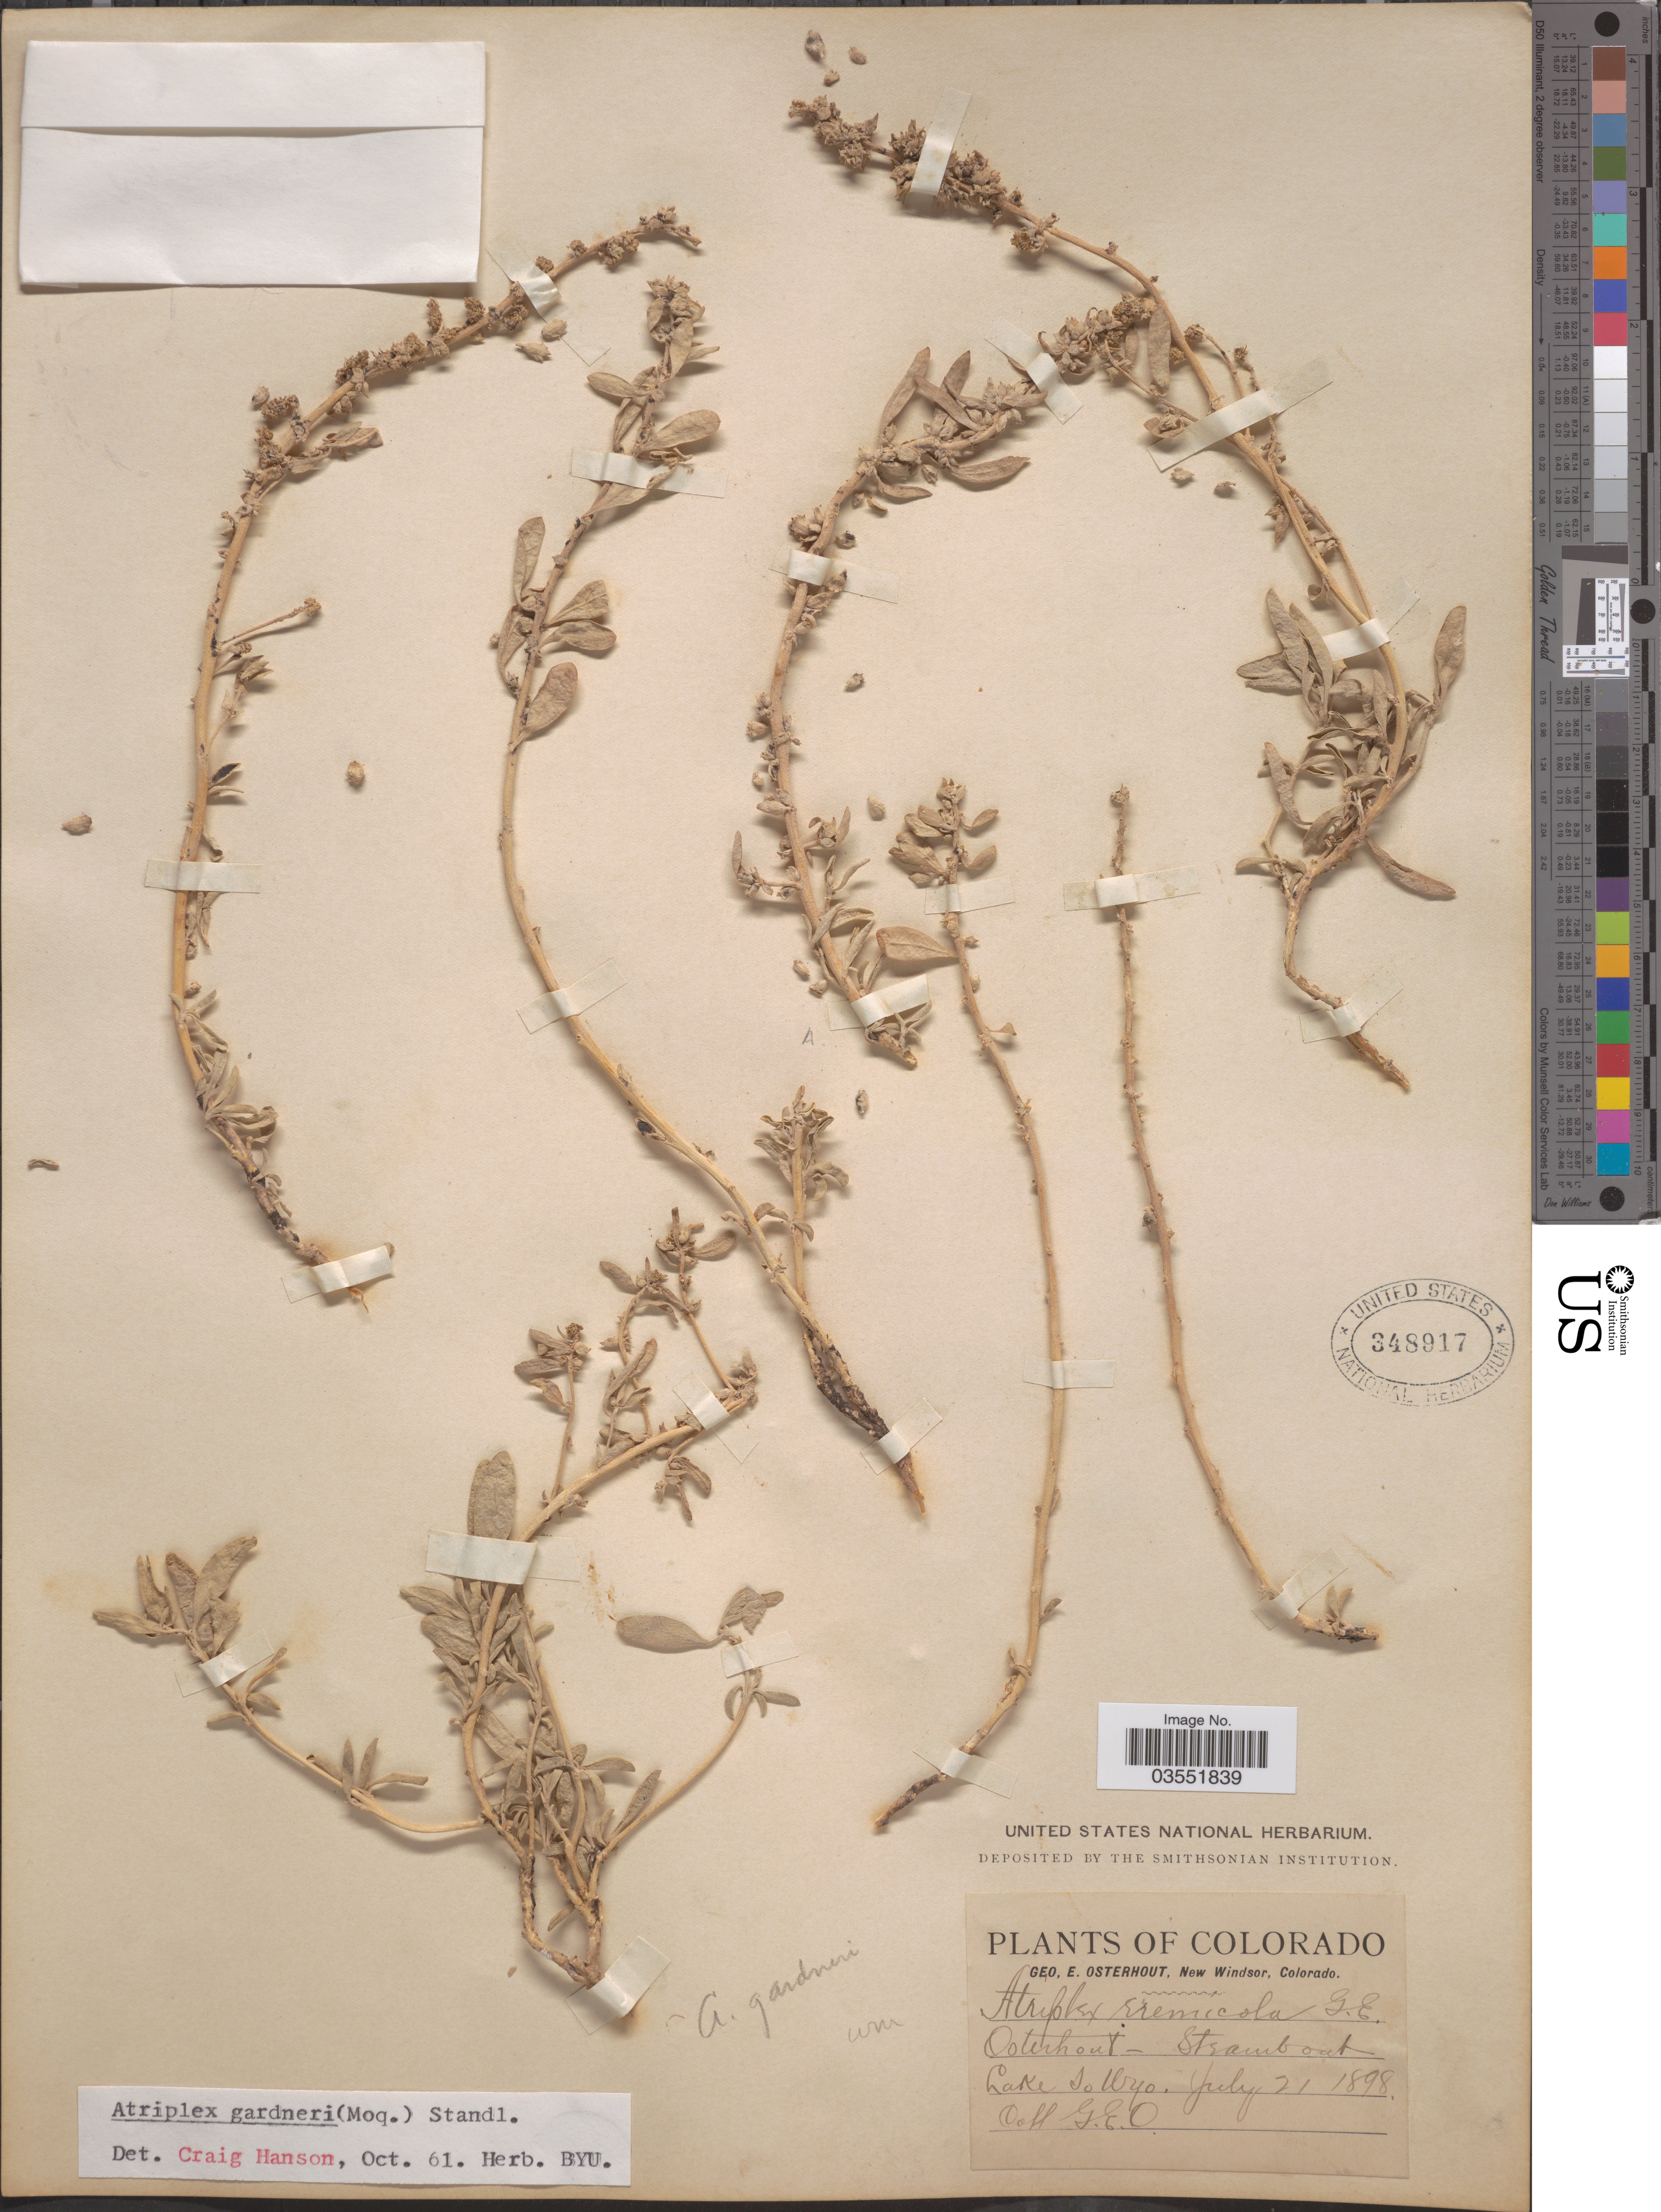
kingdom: Plantae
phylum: Tracheophyta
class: Magnoliopsida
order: Caryophyllales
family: Amaranthaceae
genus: Atriplex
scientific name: Atriplex gardneri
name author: (Moq.) D. Dietr.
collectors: G. Osterhout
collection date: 1898-07-21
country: United States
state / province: Colorado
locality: Osterhout - Steamboat Lake So. Wyo.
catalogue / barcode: US 348917